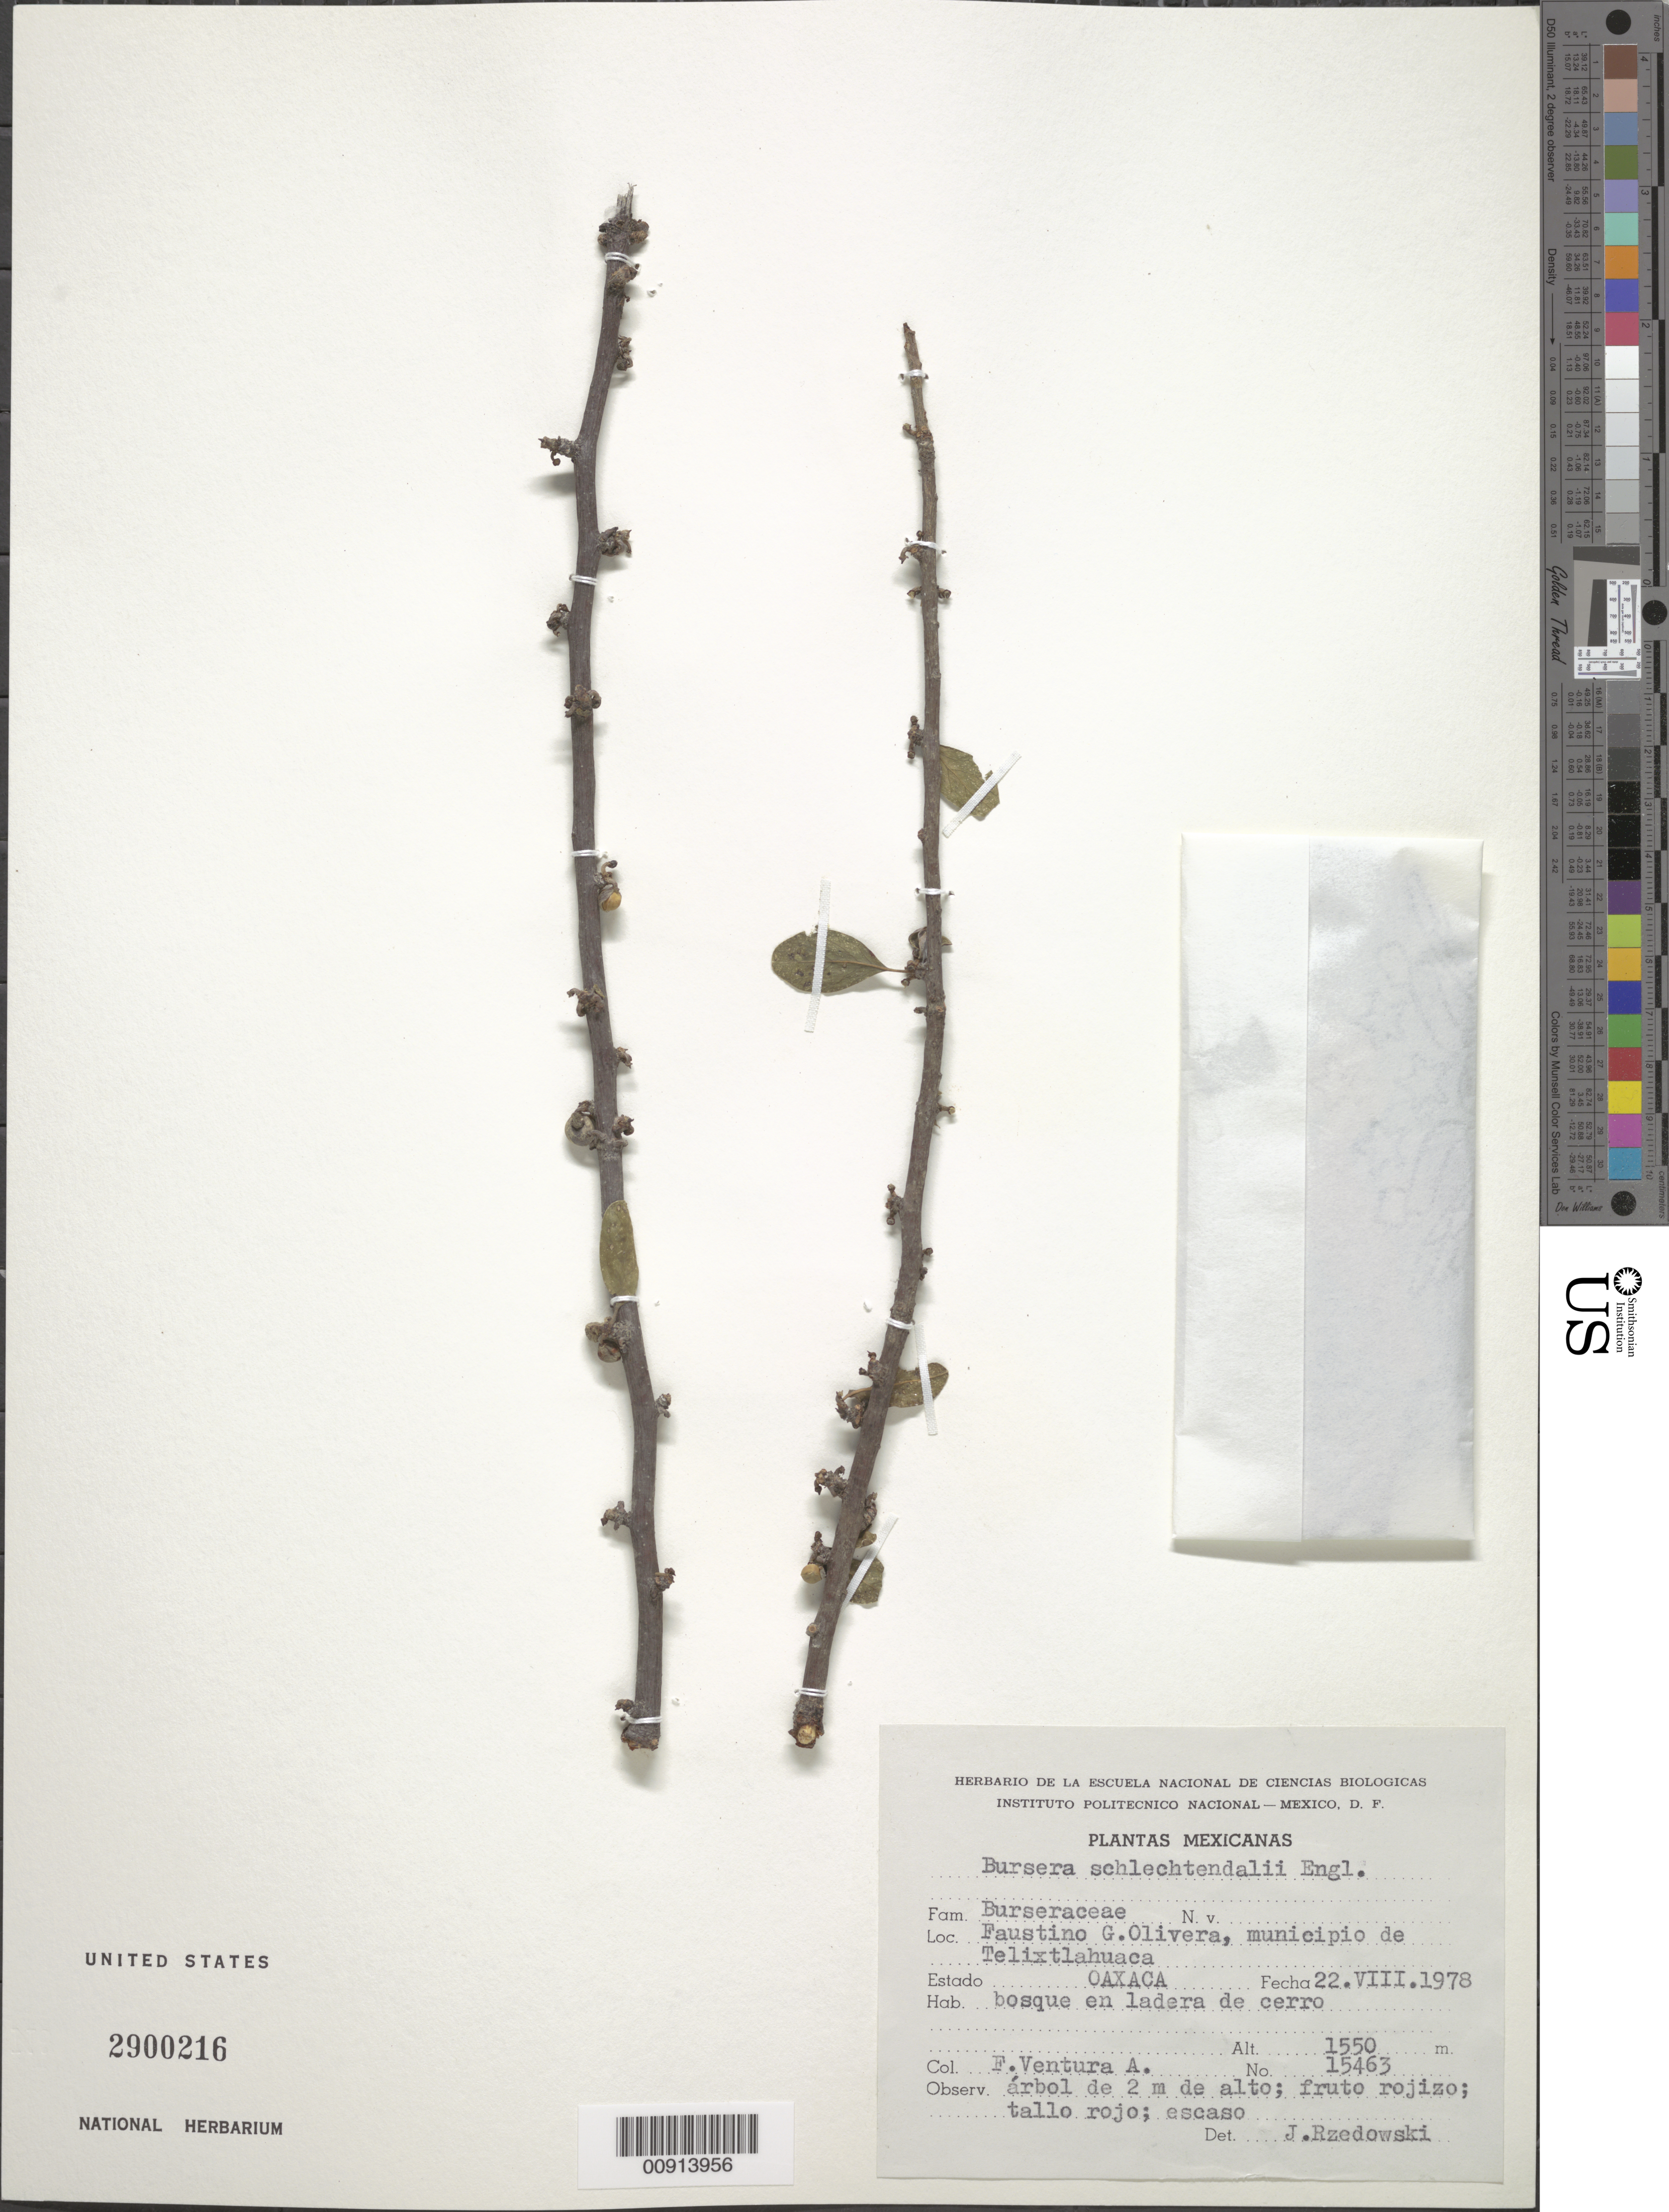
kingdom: Plantae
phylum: Tracheophyta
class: Magnoliopsida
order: Sapindales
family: Burseraceae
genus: Bursera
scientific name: Bursera schlechtendalii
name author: Engl.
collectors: F. Ventura A.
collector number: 15463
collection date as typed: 22 Aug 1978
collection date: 1978-08-22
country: Mexico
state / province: Oaxaca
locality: Faustino G. Olivera, municipio de Telixtlahuaca, Estado Oaxaca.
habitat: Bosque en ladera de cerro.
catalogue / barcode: US 2900216